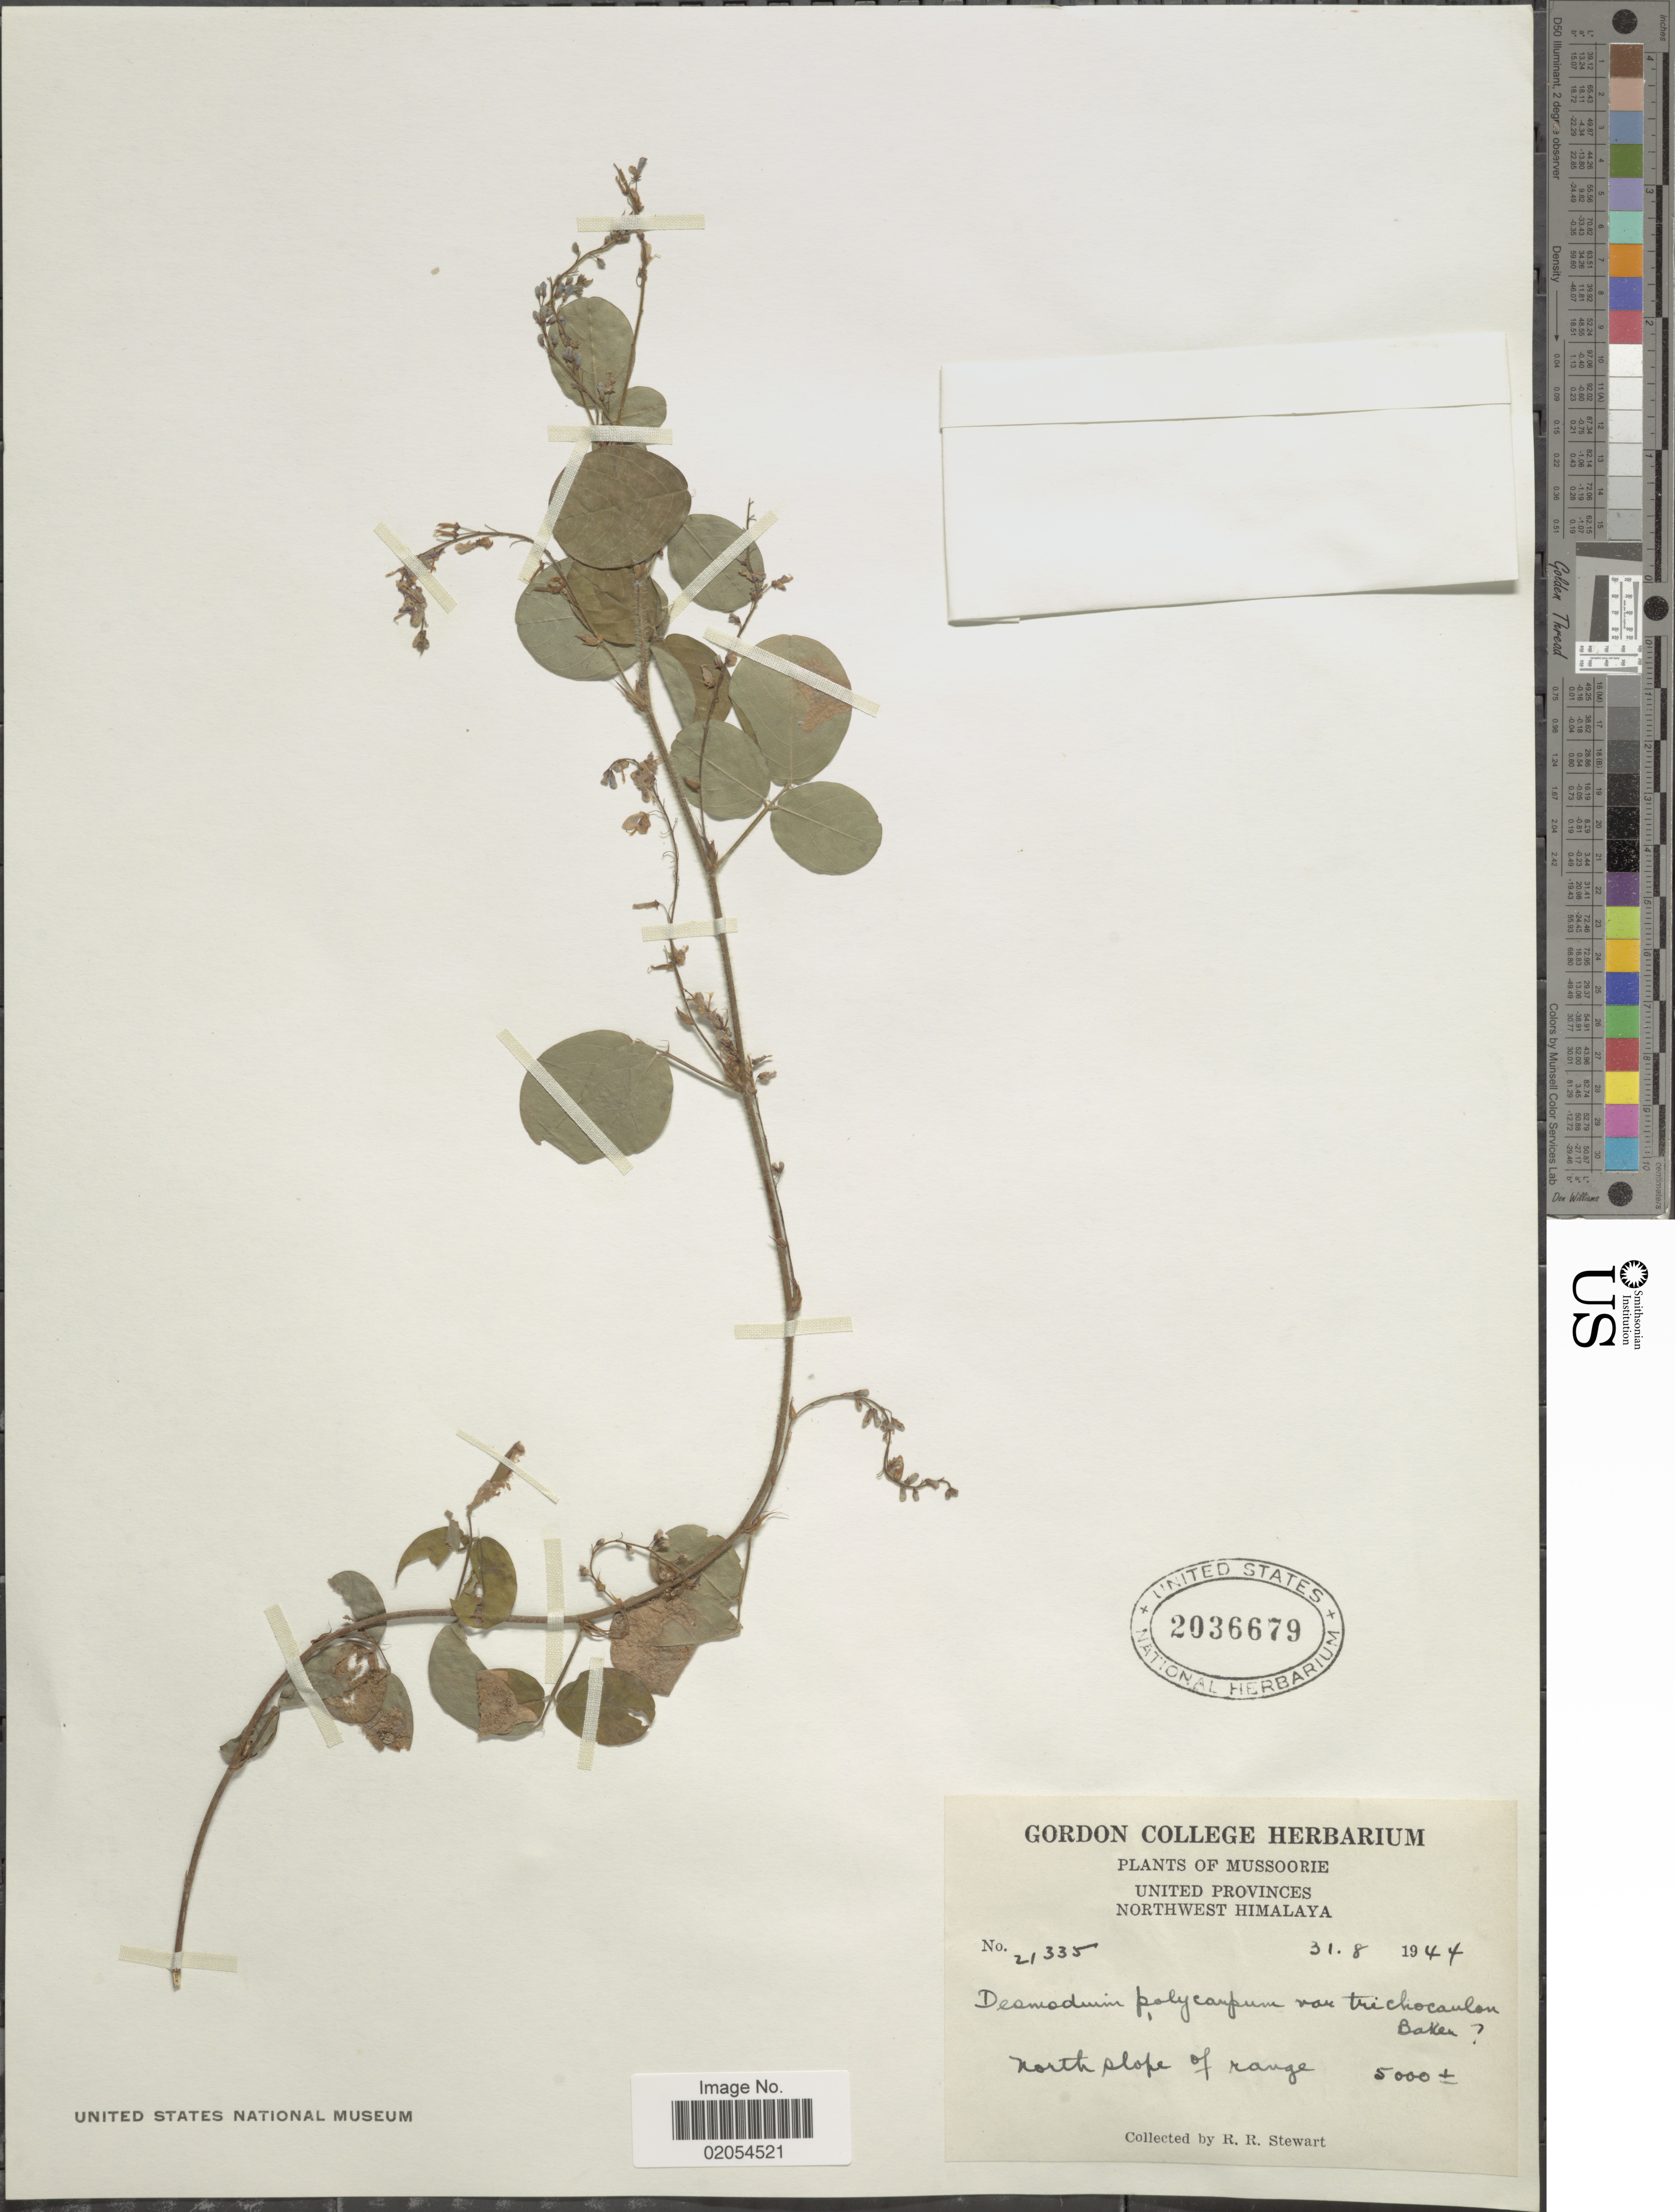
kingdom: Plantae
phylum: Tracheophyta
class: Magnoliopsida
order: Fabales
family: Fabaceae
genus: Grona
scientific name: Grona heterocarpos subsp. heterocarpos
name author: (L.) H. Ohashi & K. Ohashi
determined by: Strong, Mark T., (BOT), Smithsonian Institution - National Museum of Natural History (UNITED STATES)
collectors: R. R. Stewart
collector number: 21335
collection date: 1944-08-31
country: India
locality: Mussoorie, United Provinces Northwest Himalaya, North slope of range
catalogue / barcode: US 2036679